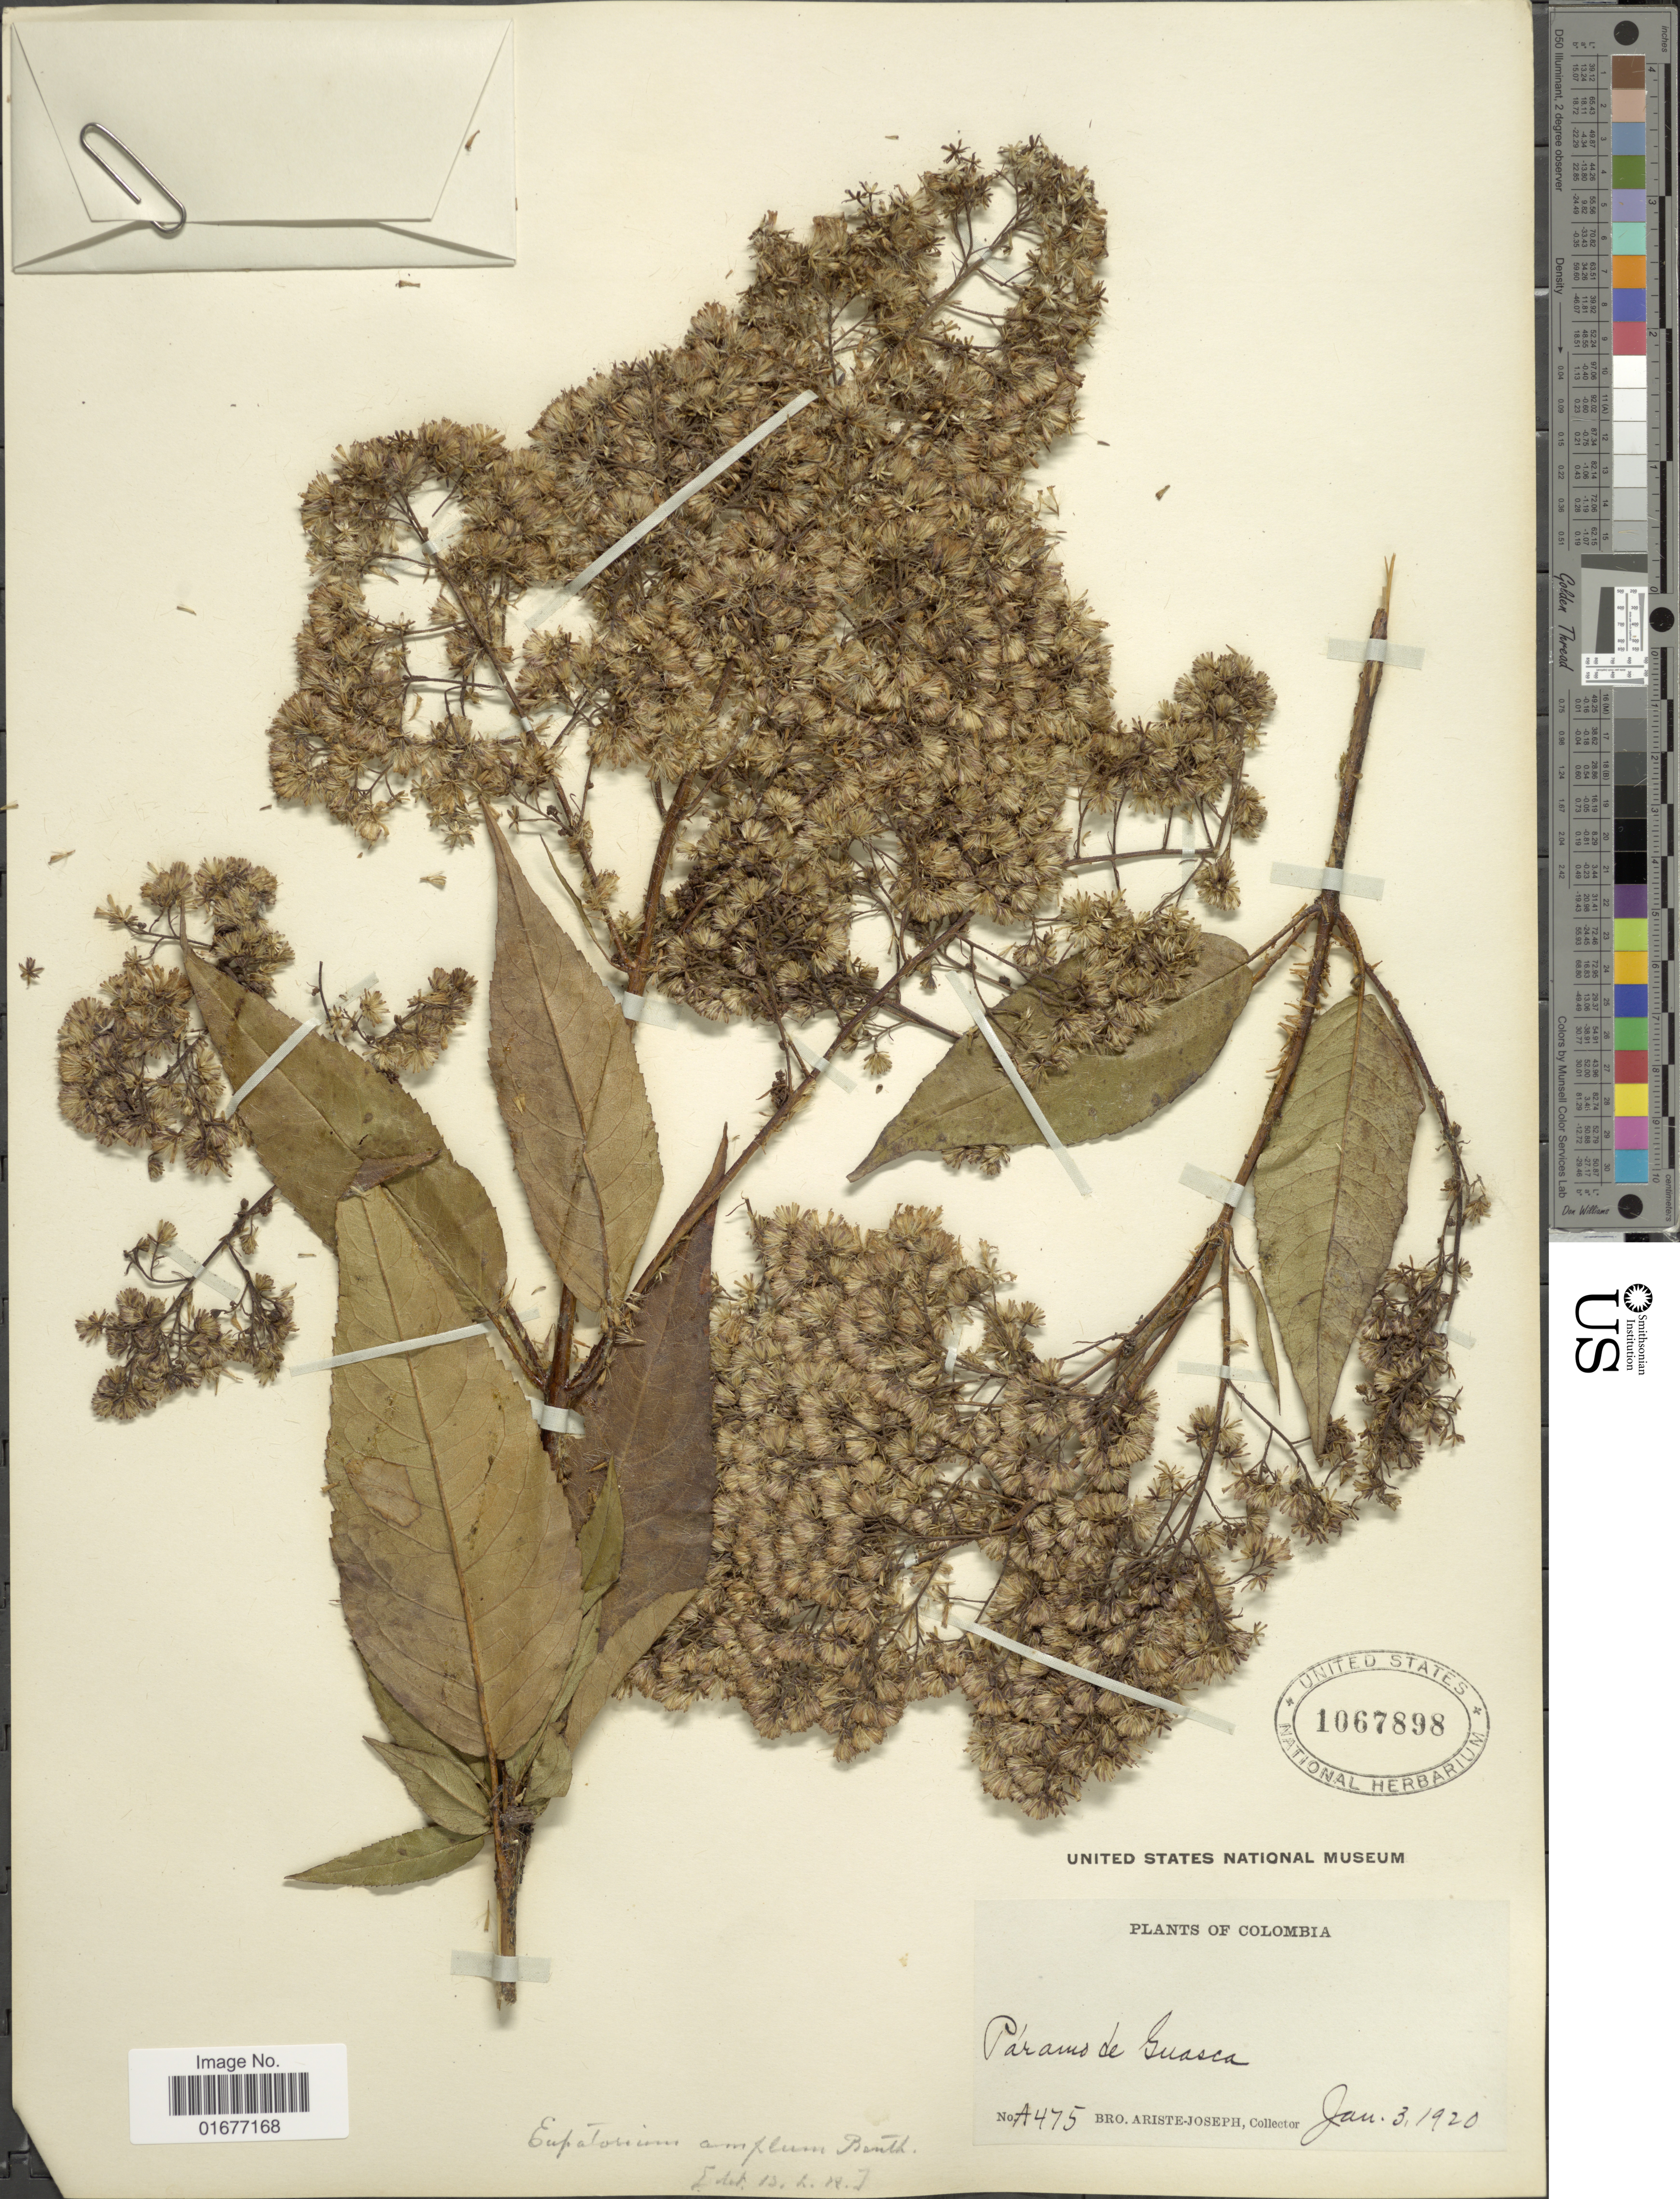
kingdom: Plantae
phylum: Tracheophyta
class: Magnoliopsida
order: Asterales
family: Asteraceae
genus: Ageratina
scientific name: Ageratina ampla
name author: (Benth.) R.M. King & H. Rob.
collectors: Bro. Ariste-Joseph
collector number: A475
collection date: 1920-01-03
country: Colombia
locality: Paramo de Guasca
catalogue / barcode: US 1067898